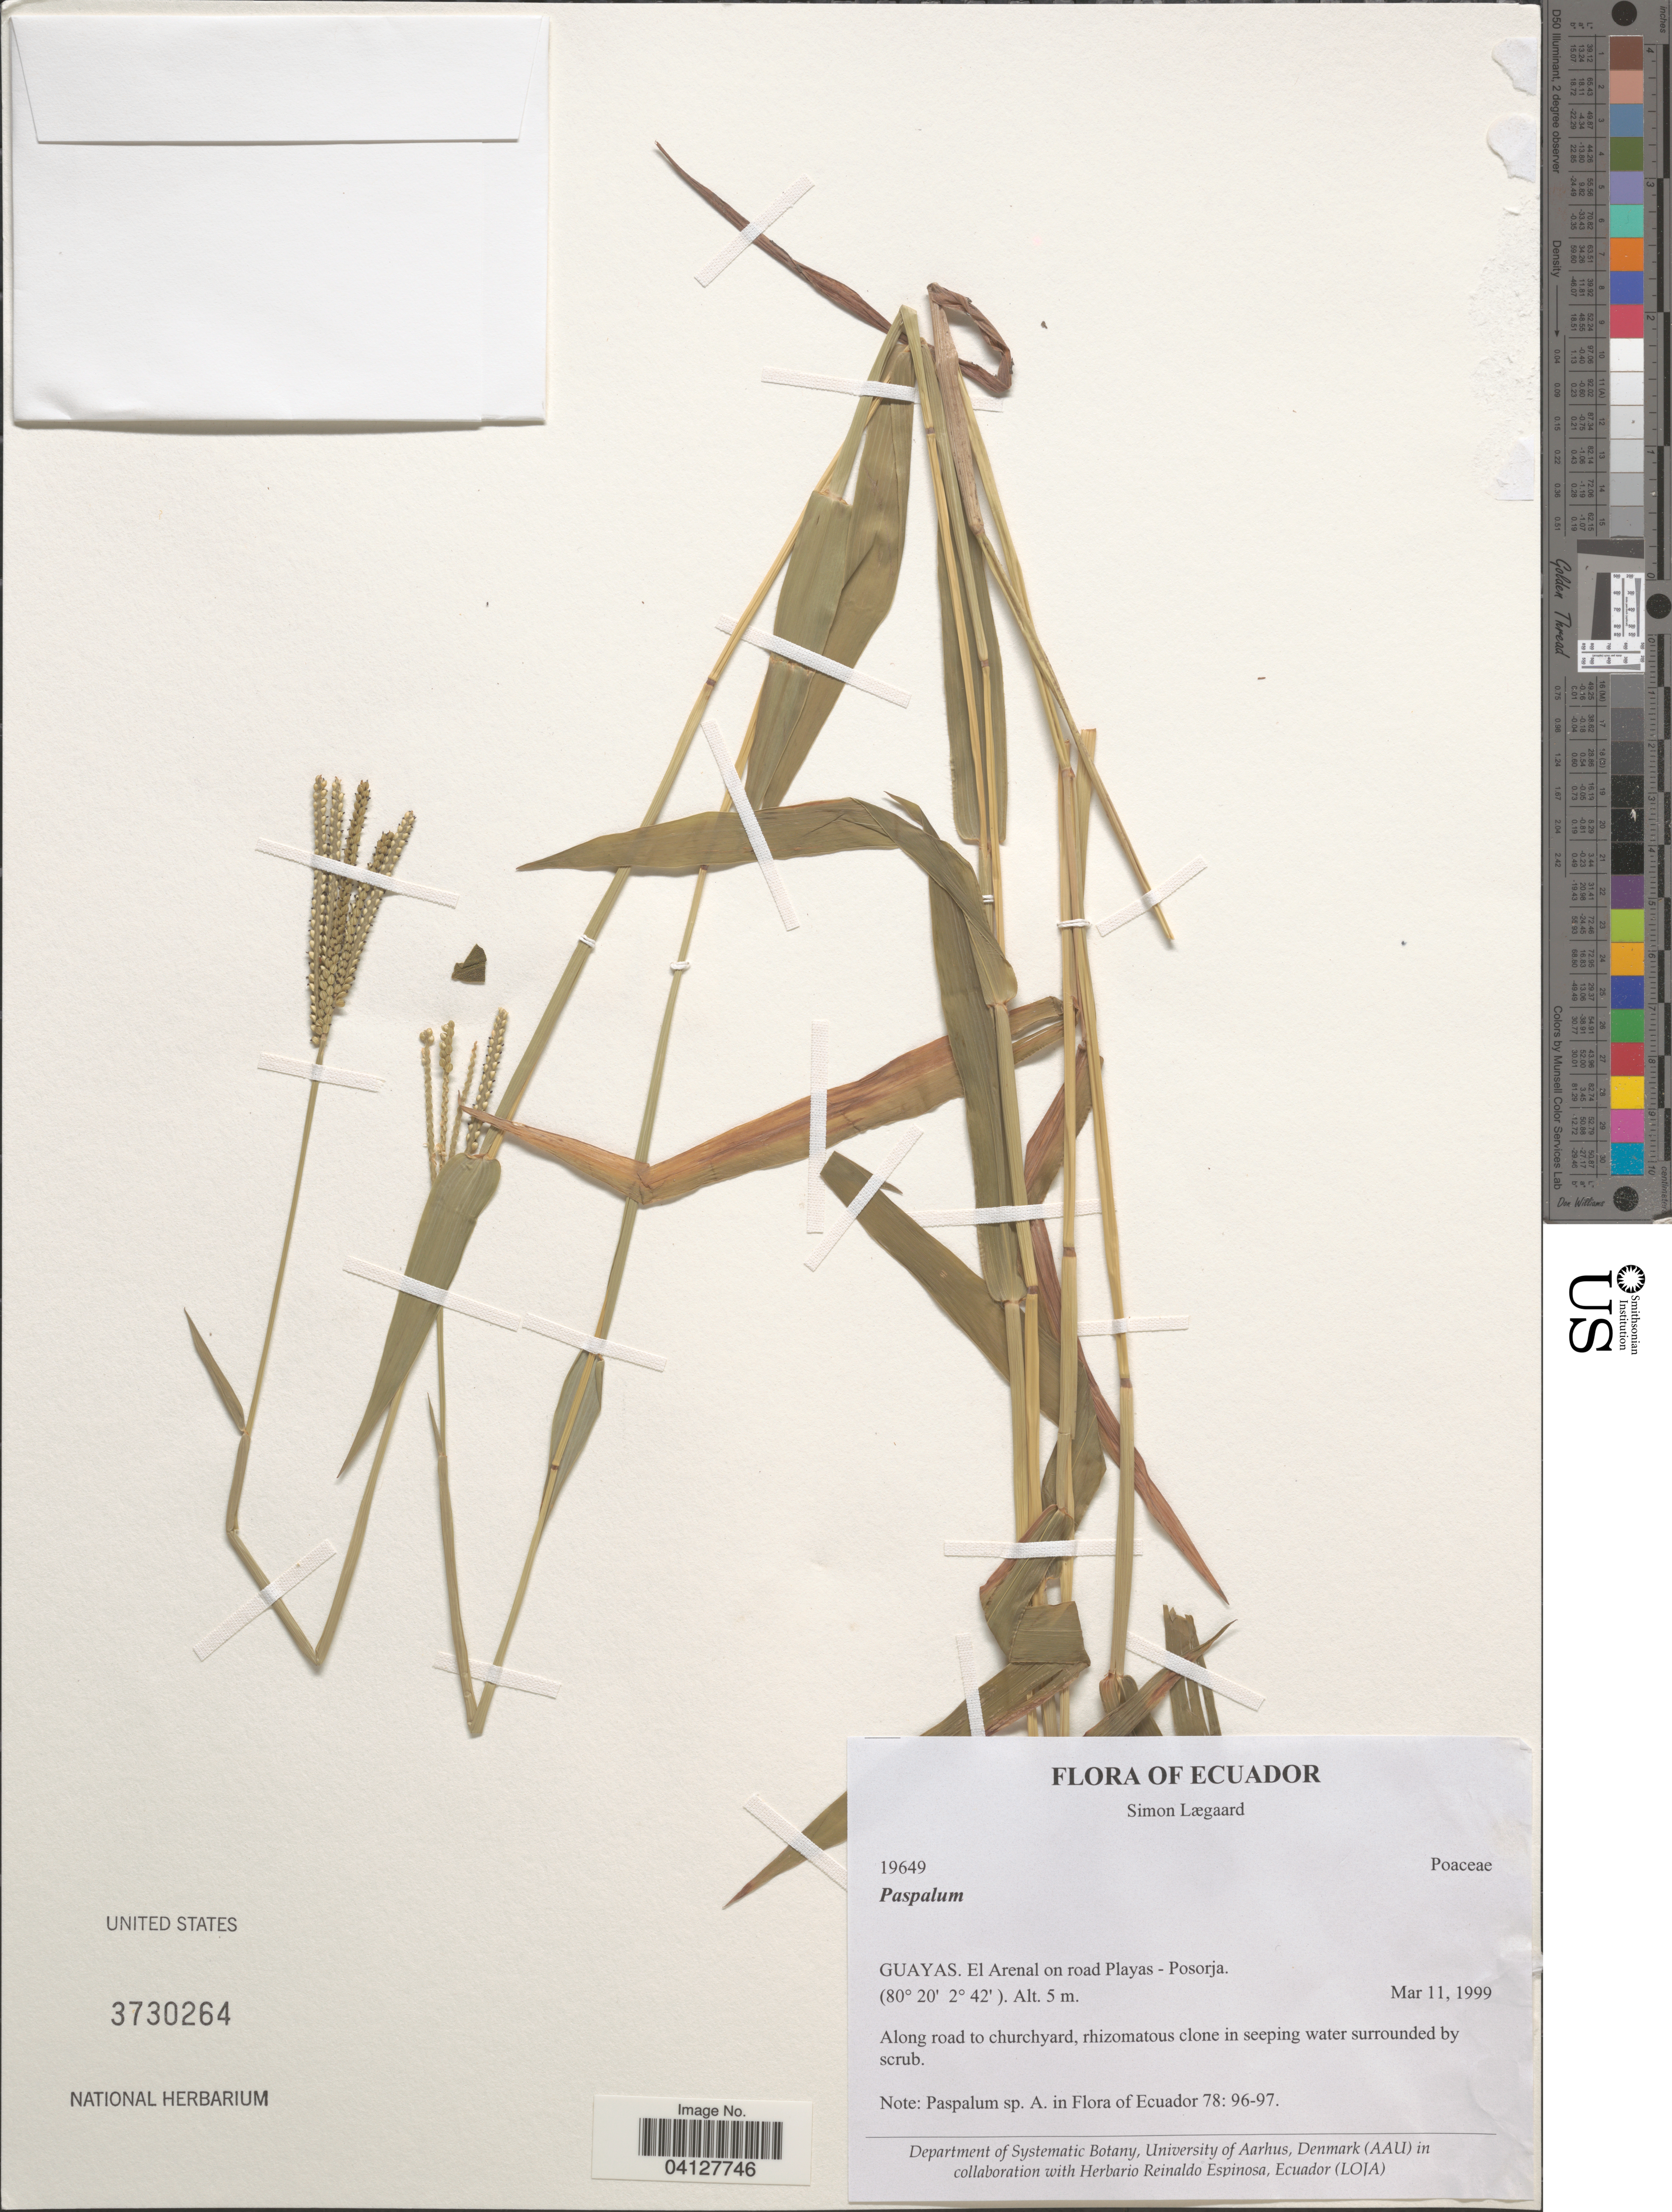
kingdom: Plantae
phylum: Tracheophyta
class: Liliopsida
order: Poales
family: Poaceae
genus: Paspalum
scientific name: Paspalum sp.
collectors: S. Lægaard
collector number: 19649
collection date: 1999-03-11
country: Ecuador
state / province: Guayas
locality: El Arenal on road Playas - Posorja. Along road to churchyard.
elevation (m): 5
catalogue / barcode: US 3730264